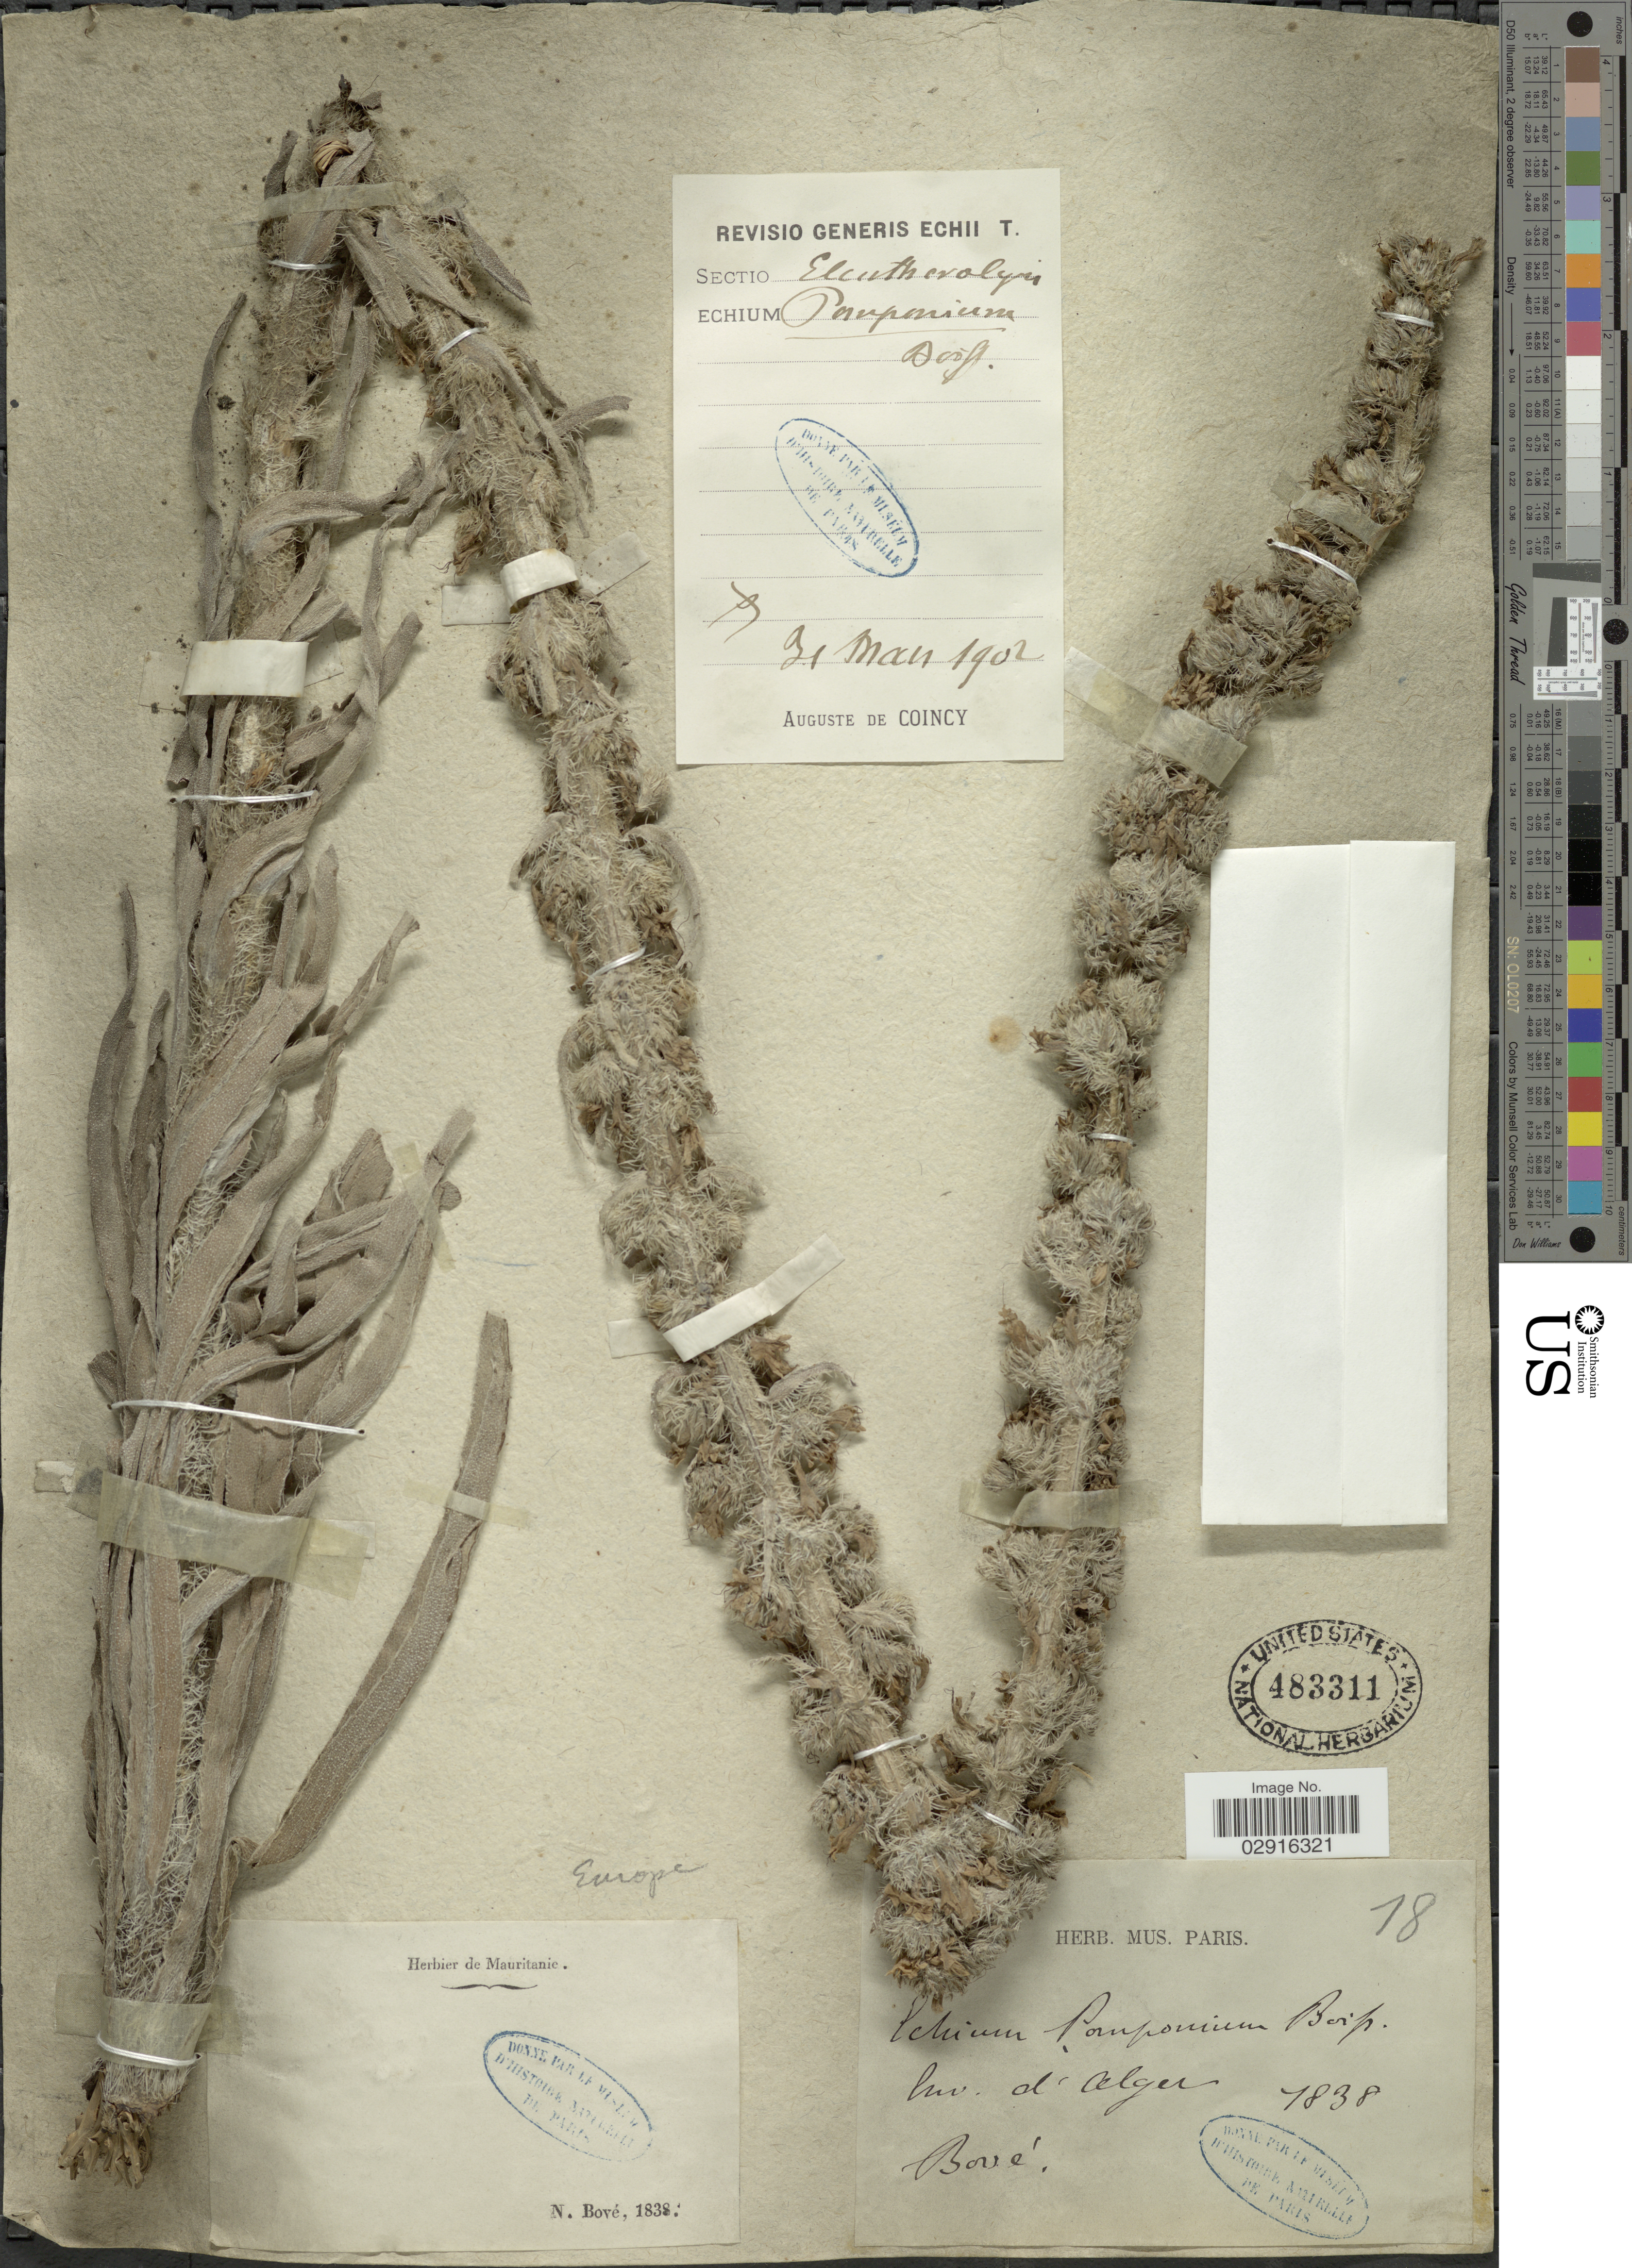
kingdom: Plantae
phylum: Tracheophyta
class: Magnoliopsida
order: Boraginales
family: Boraginaceae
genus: Echium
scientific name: Echium pomponium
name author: Boiss.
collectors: Bové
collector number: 18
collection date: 1838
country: Algeria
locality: Env. d'Alger.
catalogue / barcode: US 483311